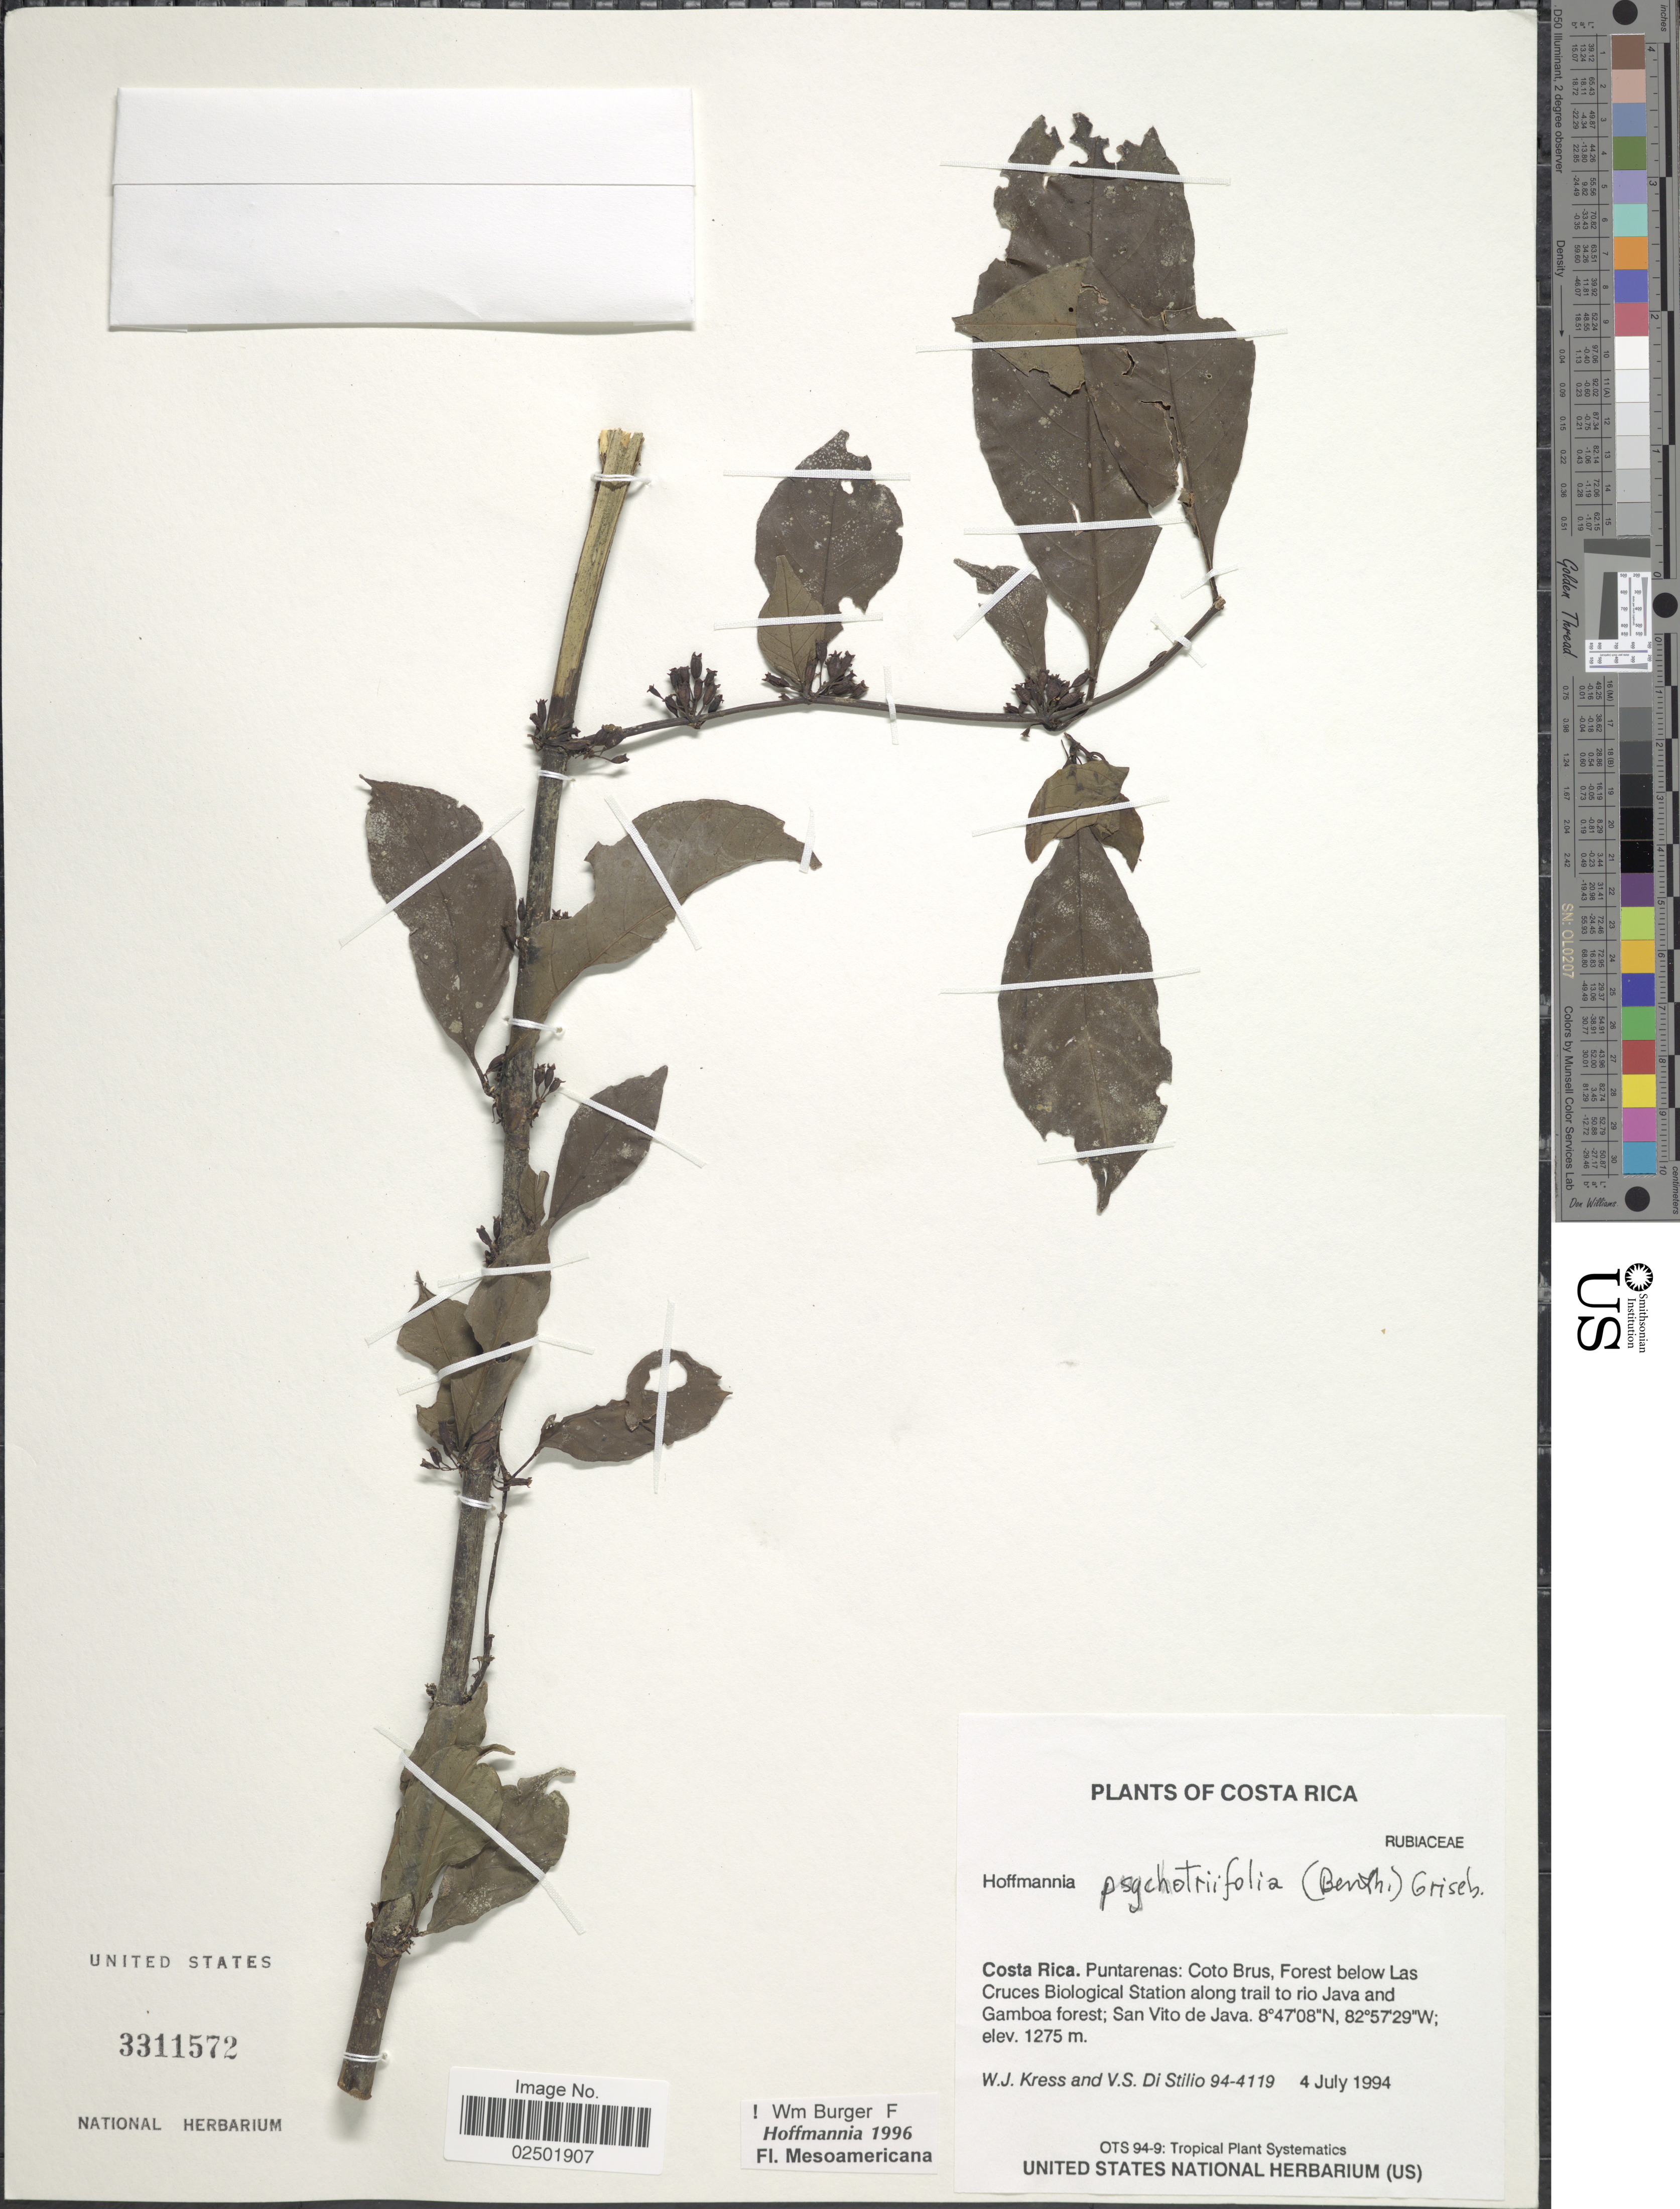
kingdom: Plantae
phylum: Tracheophyta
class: Magnoliopsida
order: Gentianales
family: Rubiaceae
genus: Hoffmannia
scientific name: Hoffmannia psychotriifolia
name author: (Benth.) Griseb.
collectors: W. J. Kress & V. Di Stilio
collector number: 94-4119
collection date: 1994-07-04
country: Costa Rica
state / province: Puntarenas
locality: Coto Brus, Forest belo Las cruces Biological Station along trail to rio Java and Gamboa forest; San Vito de Java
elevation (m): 1275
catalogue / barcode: US 3311572